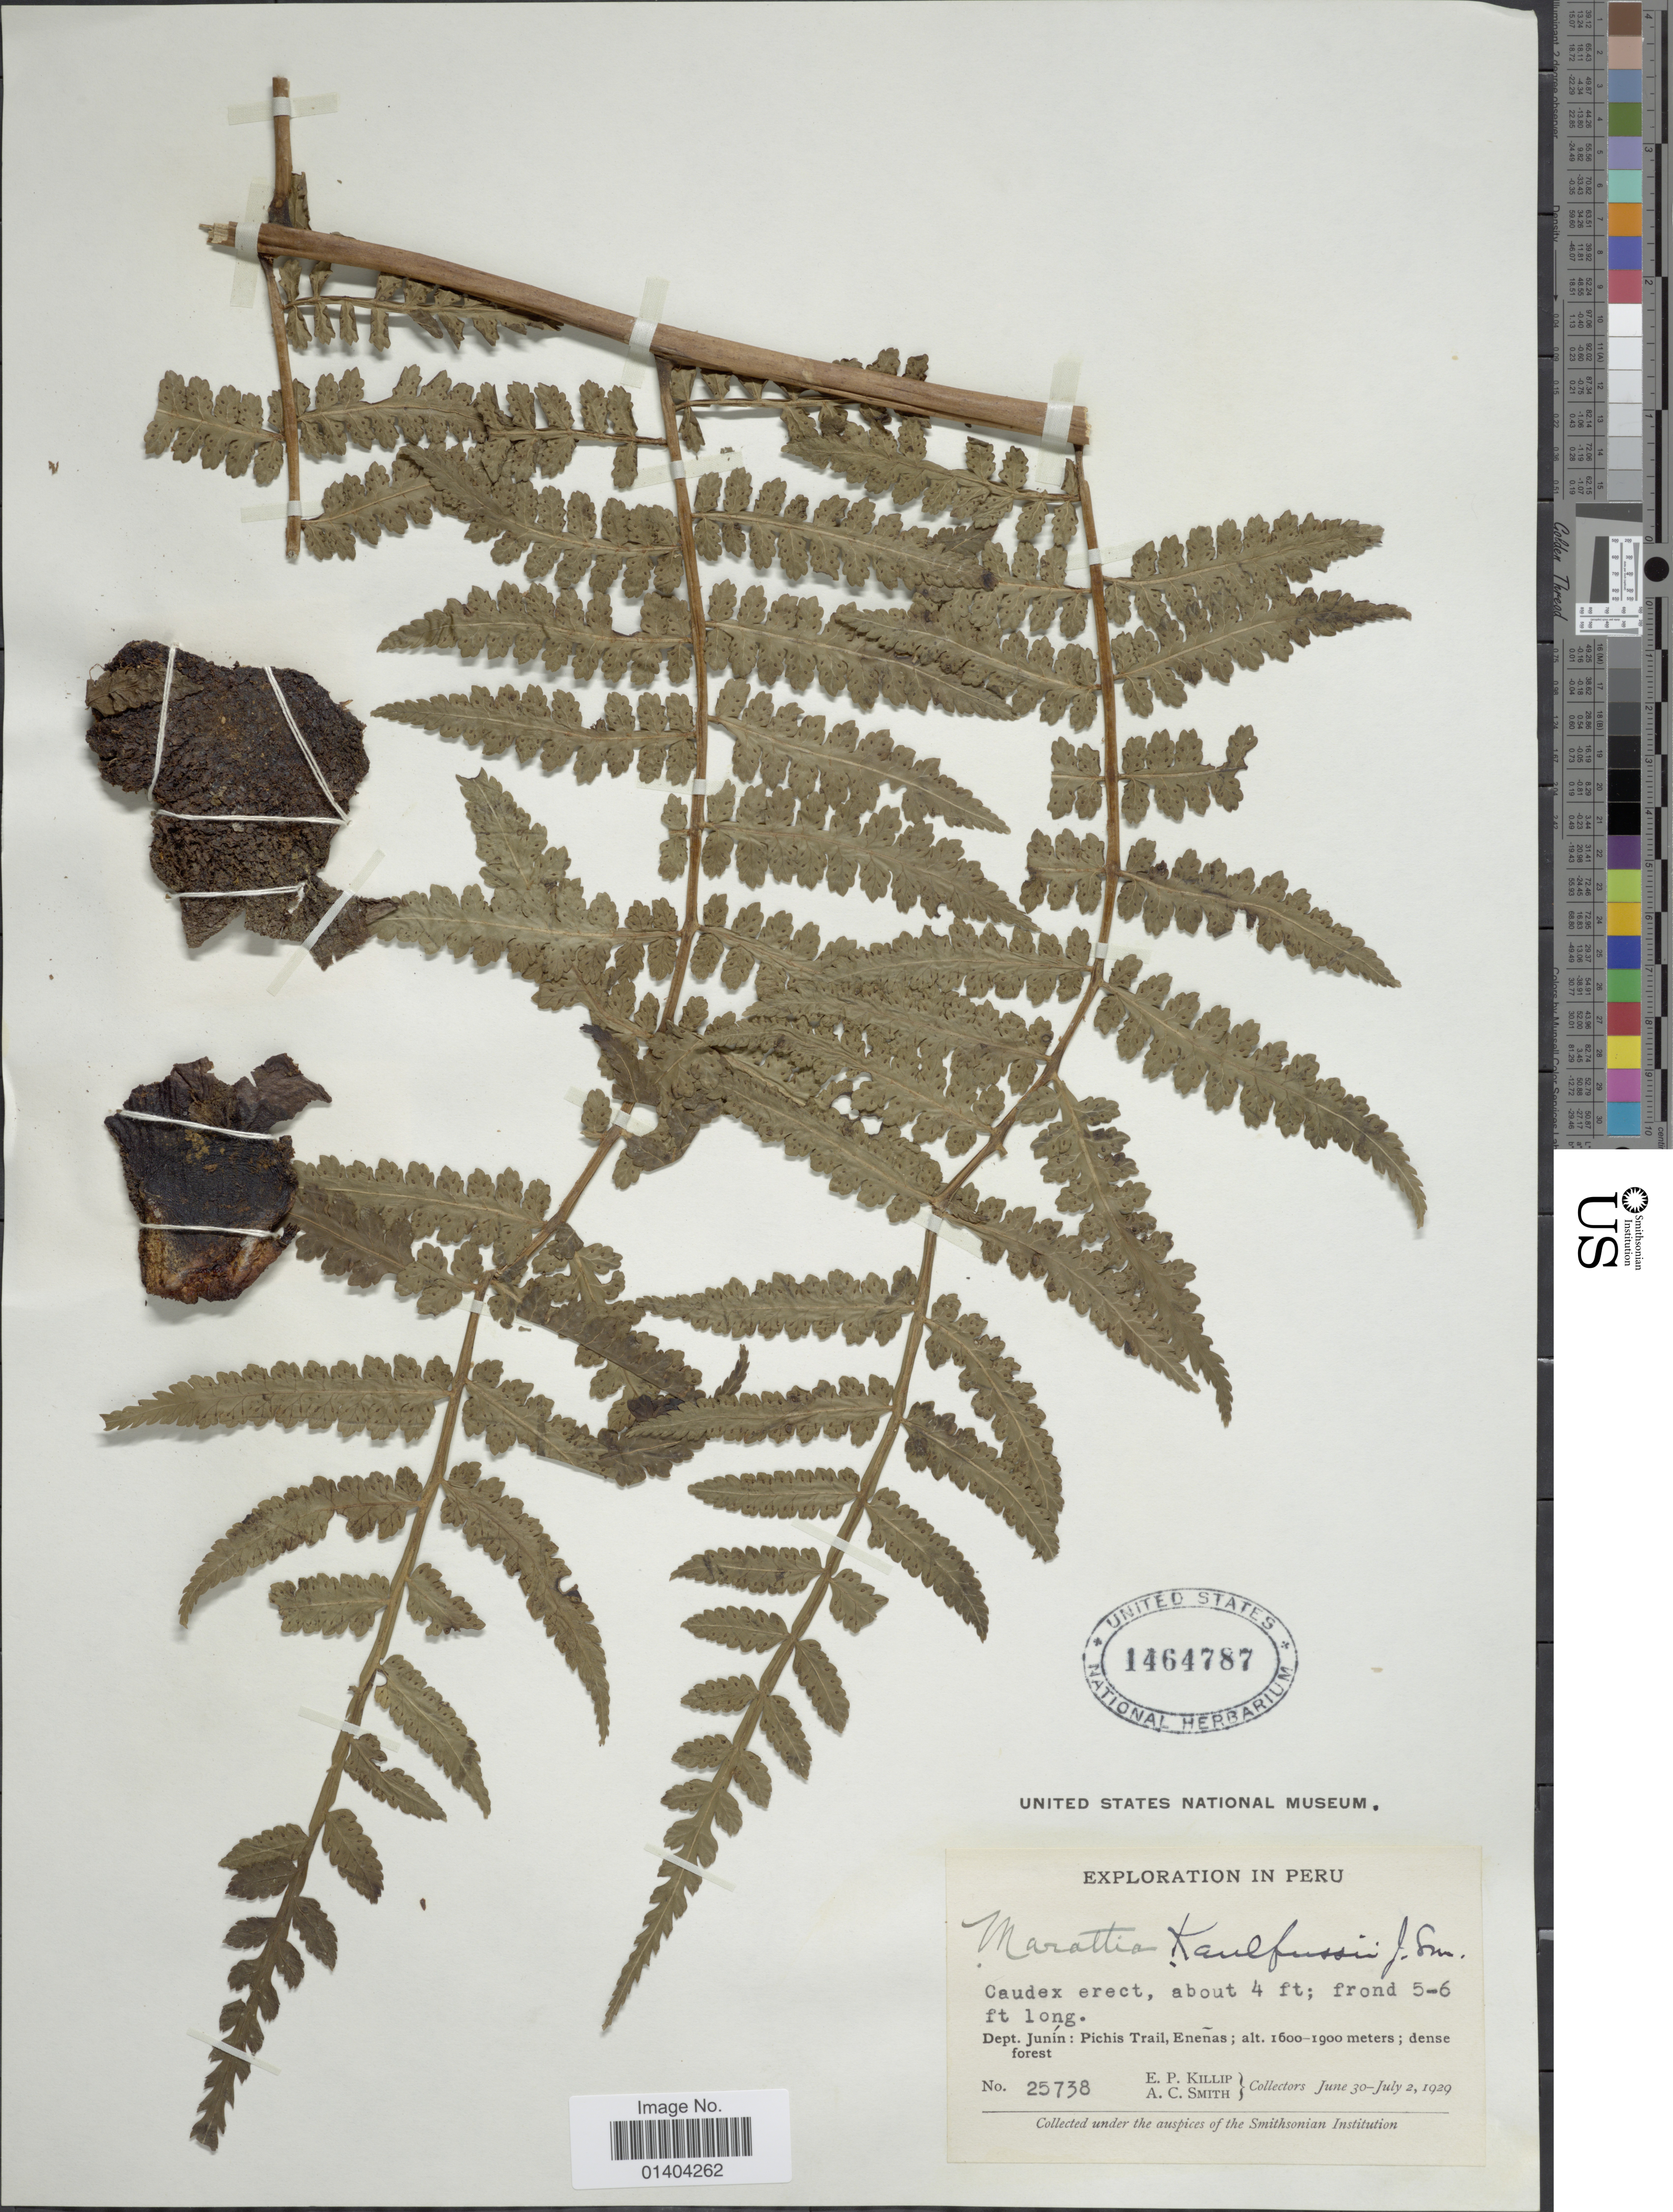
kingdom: Plantae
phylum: Tracheophyta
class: Polypodiopsida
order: Marattiales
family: Marattiaceae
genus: Marattia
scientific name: Marattia laevis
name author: Sm.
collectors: E. P. Killip & A. C. Smith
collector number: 25738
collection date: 1929-06-30/1929-07-02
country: Peru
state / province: Junín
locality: Dept. Junín: Pichis trail, Eneñas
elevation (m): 1600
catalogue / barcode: US 1464787